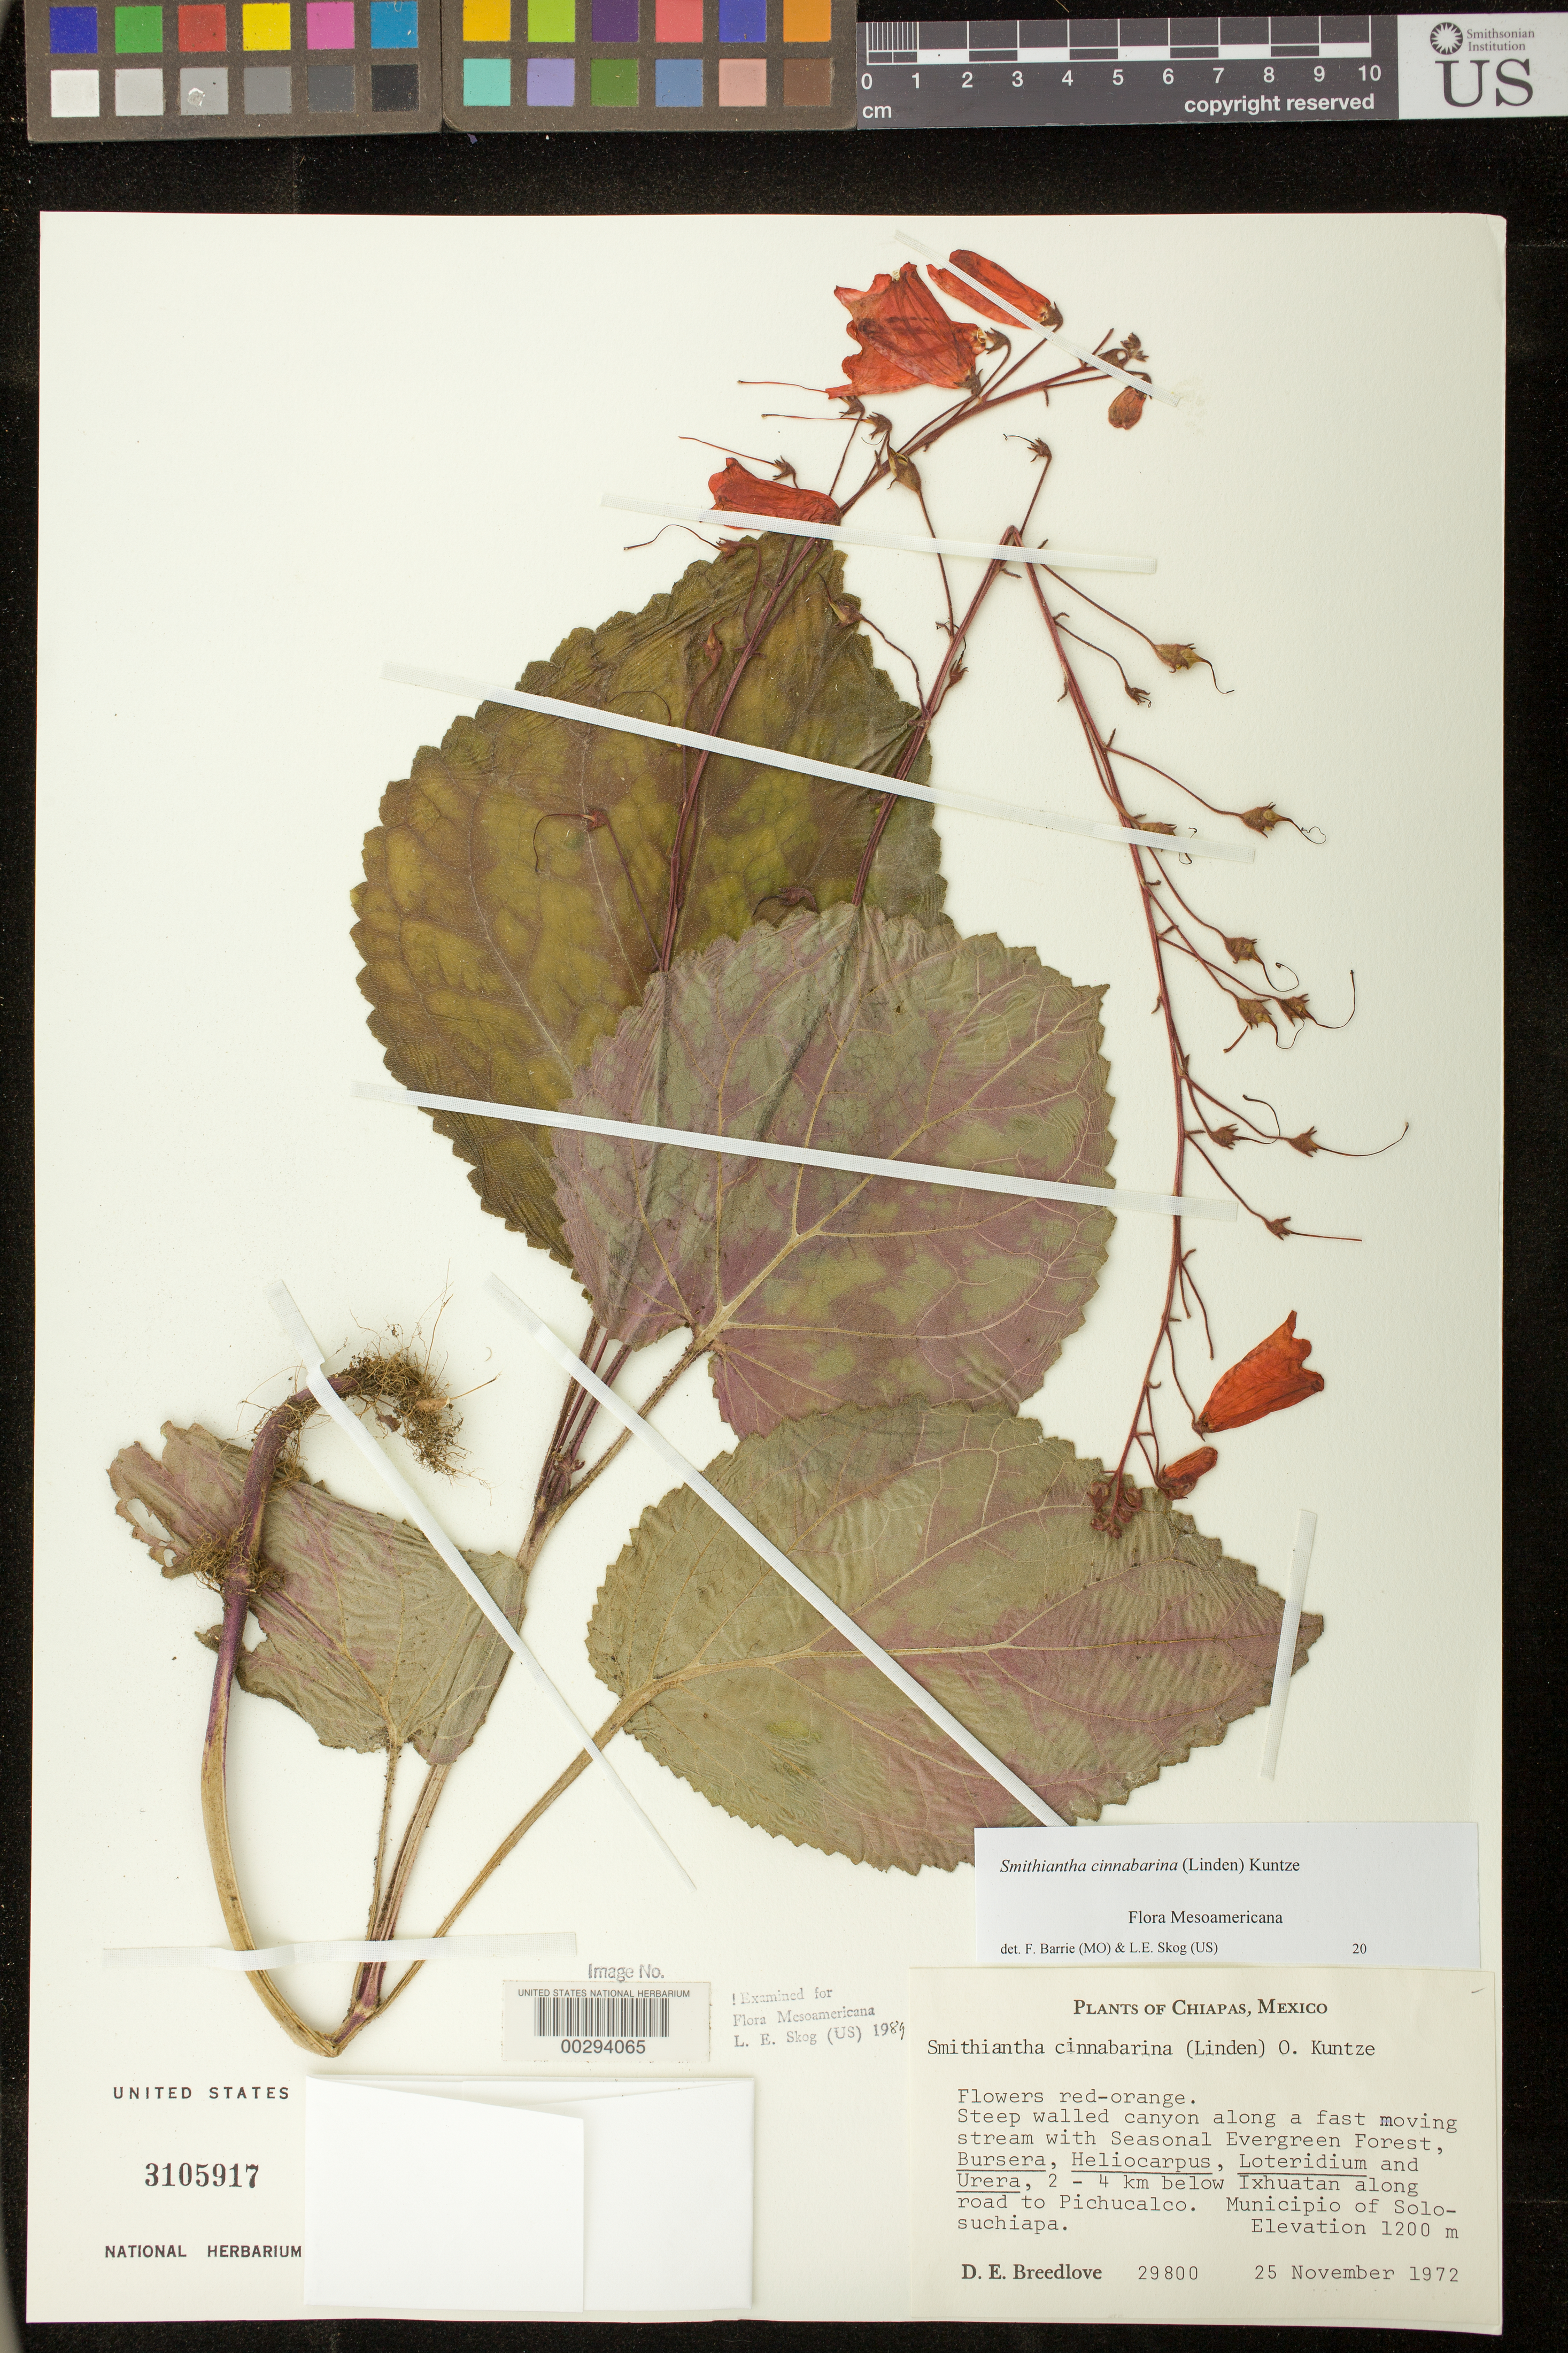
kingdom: Plantae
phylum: Tracheophyta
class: Magnoliopsida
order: Lamiales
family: Gesneriaceae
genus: Smithiantha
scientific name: Smithiantha cinnabarina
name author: (Linden) Kuntze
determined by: Skog, Laurence E.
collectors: D. E. Breedlove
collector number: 29800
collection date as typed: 25 Nov 1972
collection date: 1972-11-25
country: Mexico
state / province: Chiapas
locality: Mpio. of Solosuchiapa, 2-4 km below Ixhuatan along road to Pichucalco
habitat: Steep walled canyon along a fast moving stream with seasonal evergreen forest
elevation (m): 1200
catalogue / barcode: US 3105917